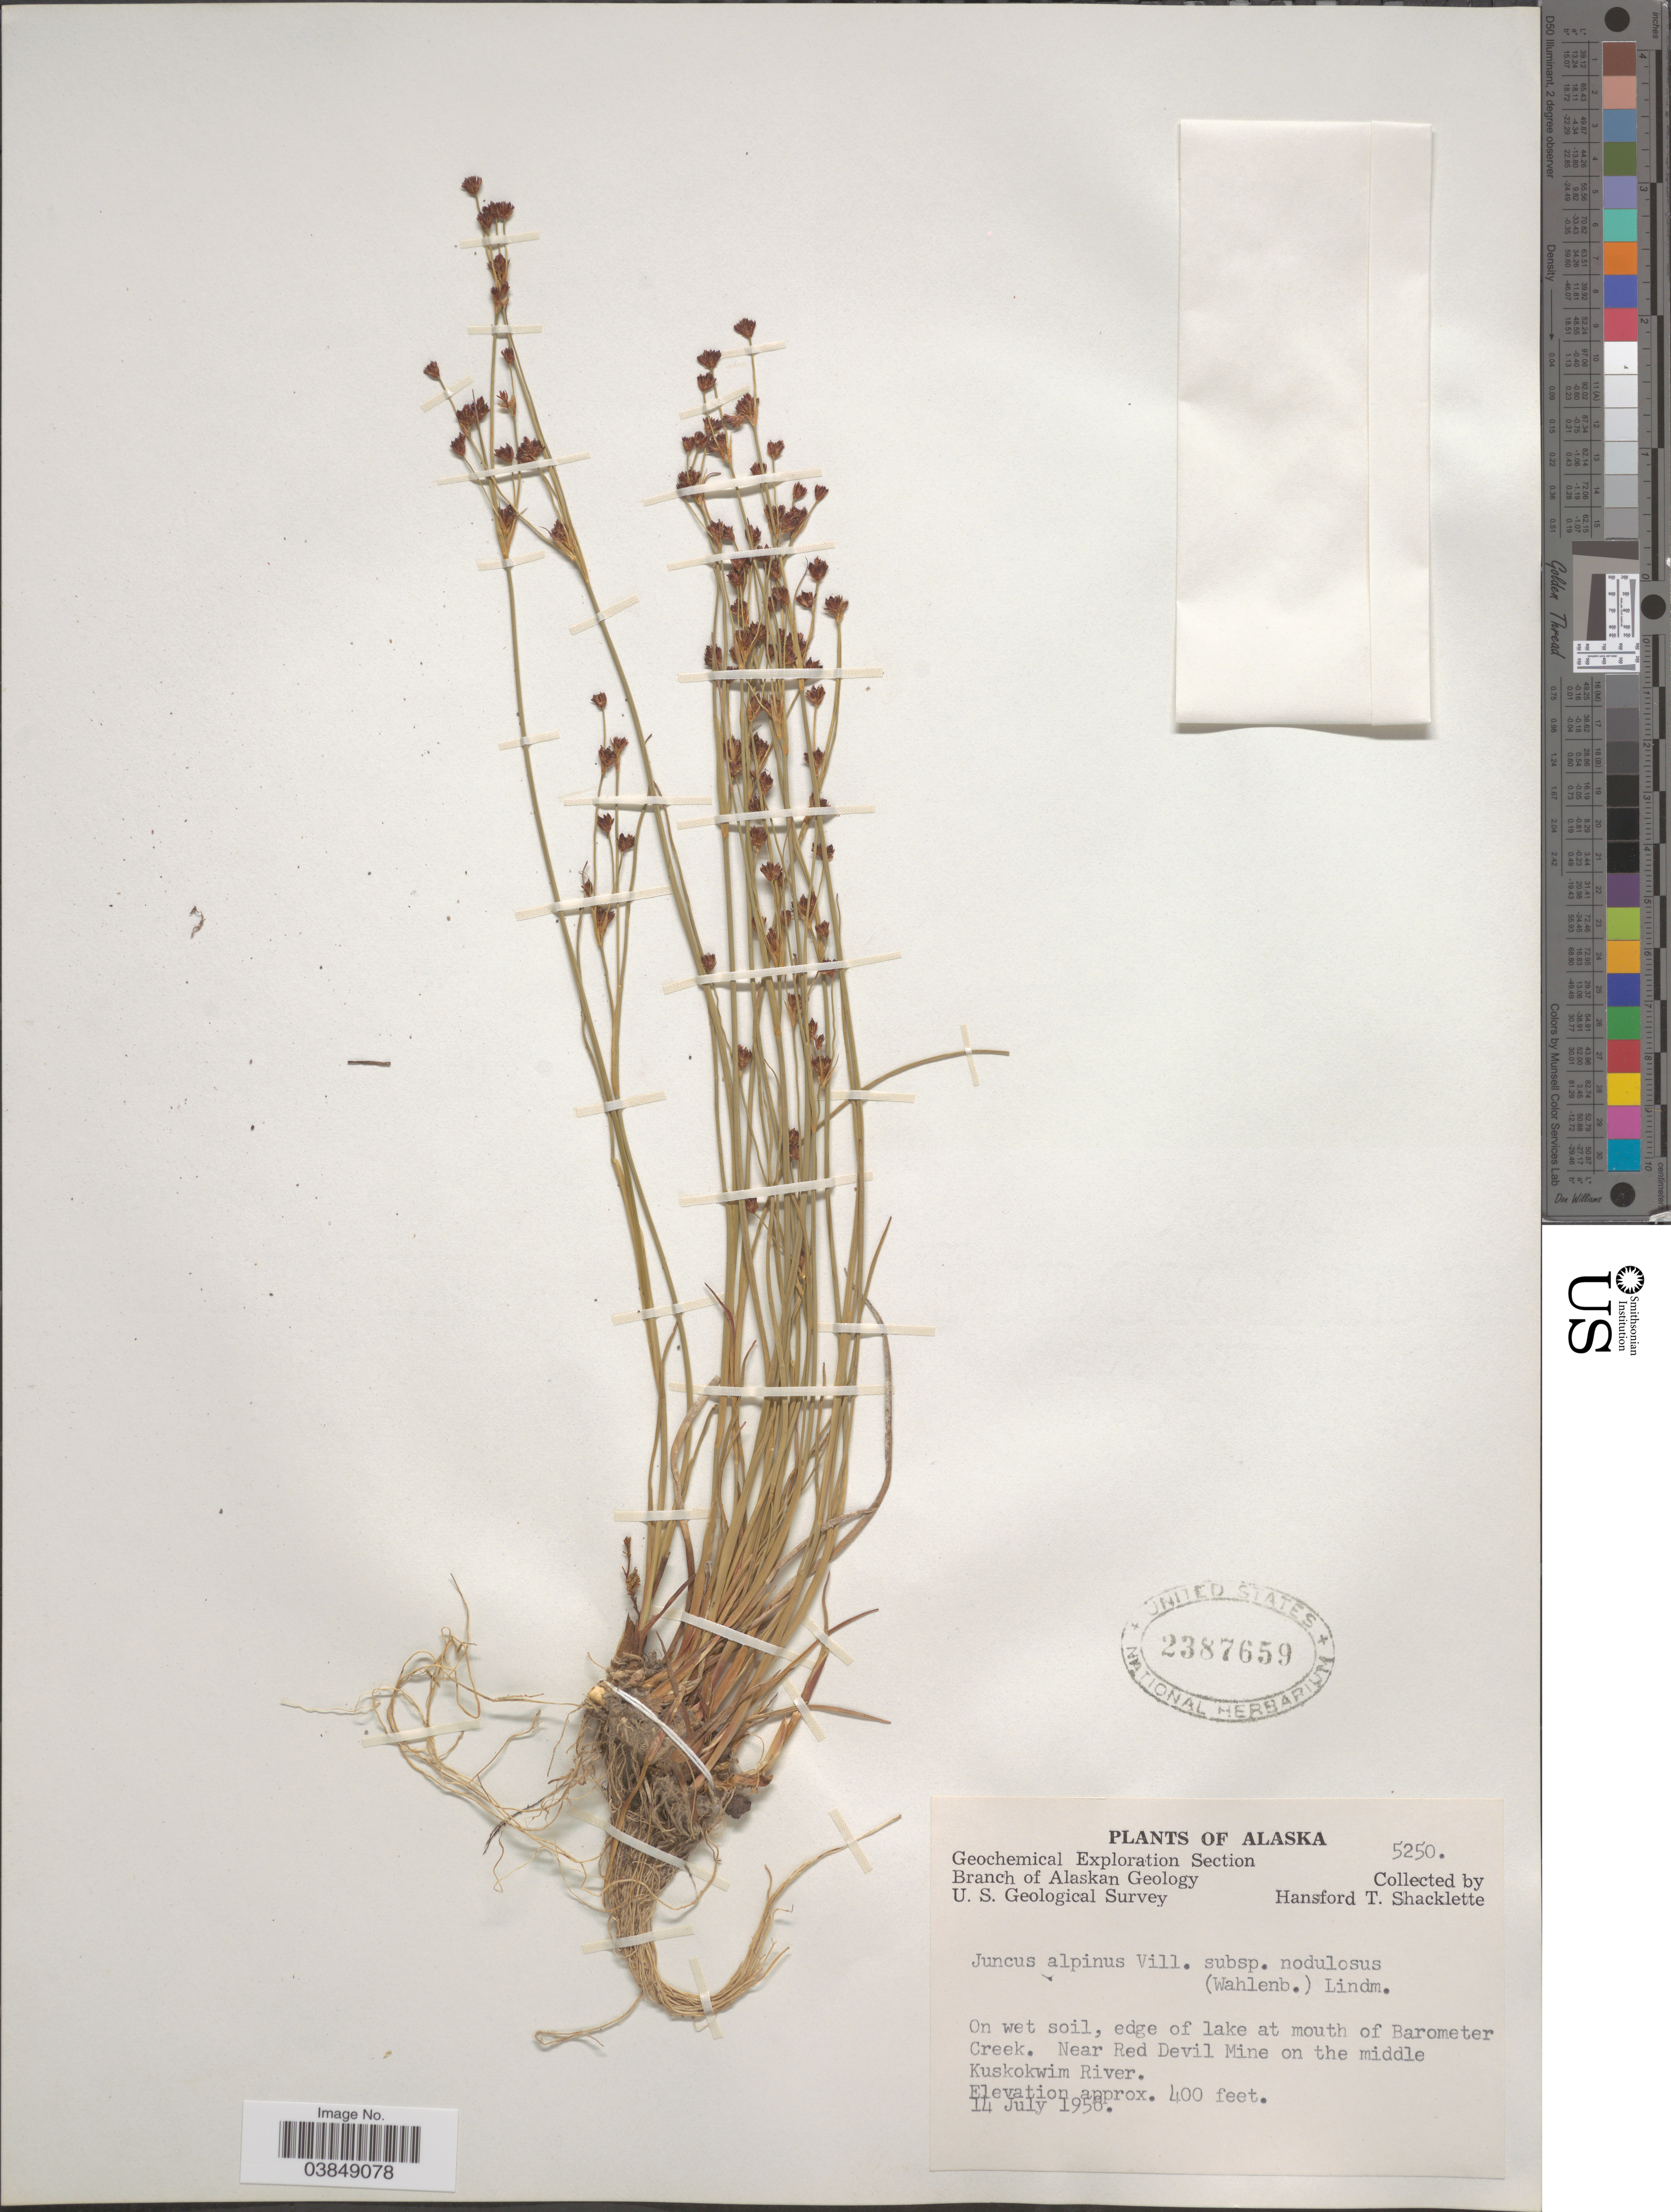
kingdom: Plantae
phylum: Tracheophyta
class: Liliopsida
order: Poales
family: Juncaceae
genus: Juncus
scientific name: Juncus alpinus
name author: Vill.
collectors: H. Shacklette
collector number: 5250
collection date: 1958-07-14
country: United States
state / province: Alaska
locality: On wet soill, edge of lake at mouth of Barometer Creek. Near Red Devil Mine on the middle Kuskokwim River.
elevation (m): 122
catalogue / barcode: US 2387659